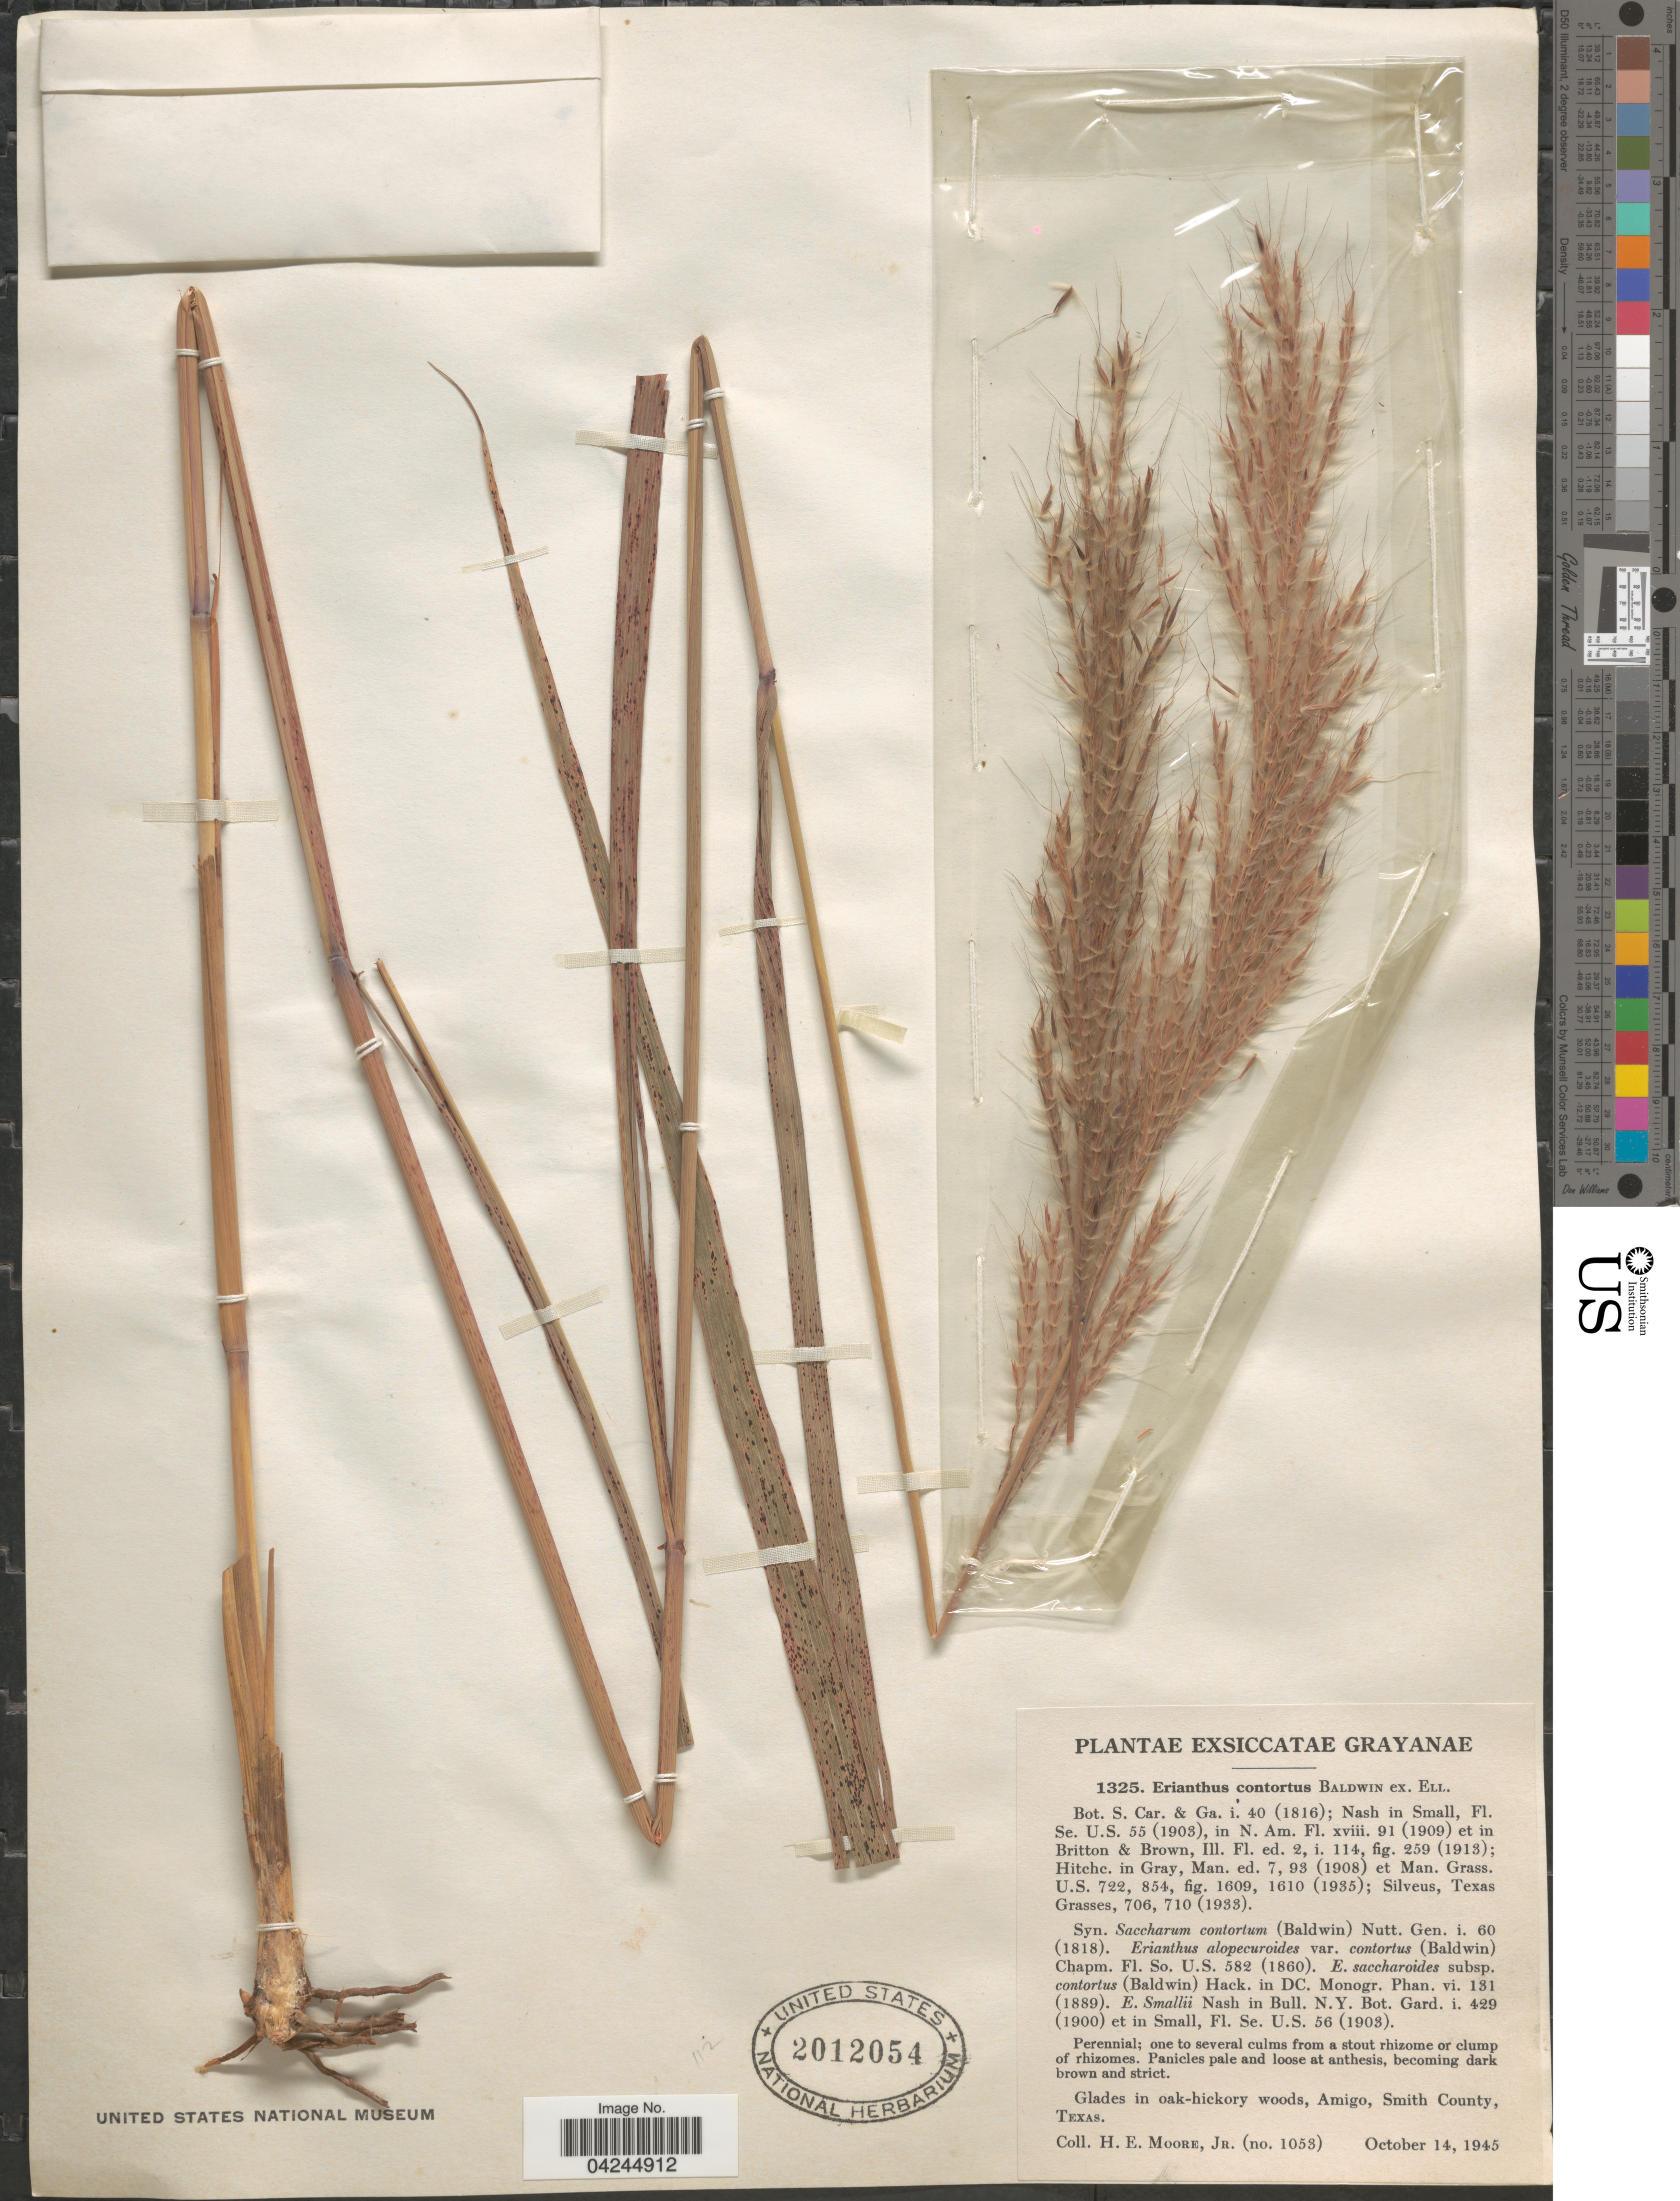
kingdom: Plantae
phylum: Tracheophyta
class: Liliopsida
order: Poales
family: Poaceae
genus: Erianthus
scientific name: Erianthus brevibarbis var. contortus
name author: (Elliott) D.B. Ward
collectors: H. Moore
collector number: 1053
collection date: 1945-10-14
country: United States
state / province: Texas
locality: Glades in oak-hickory woods, Amigo, Smith County.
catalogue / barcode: US 2012054